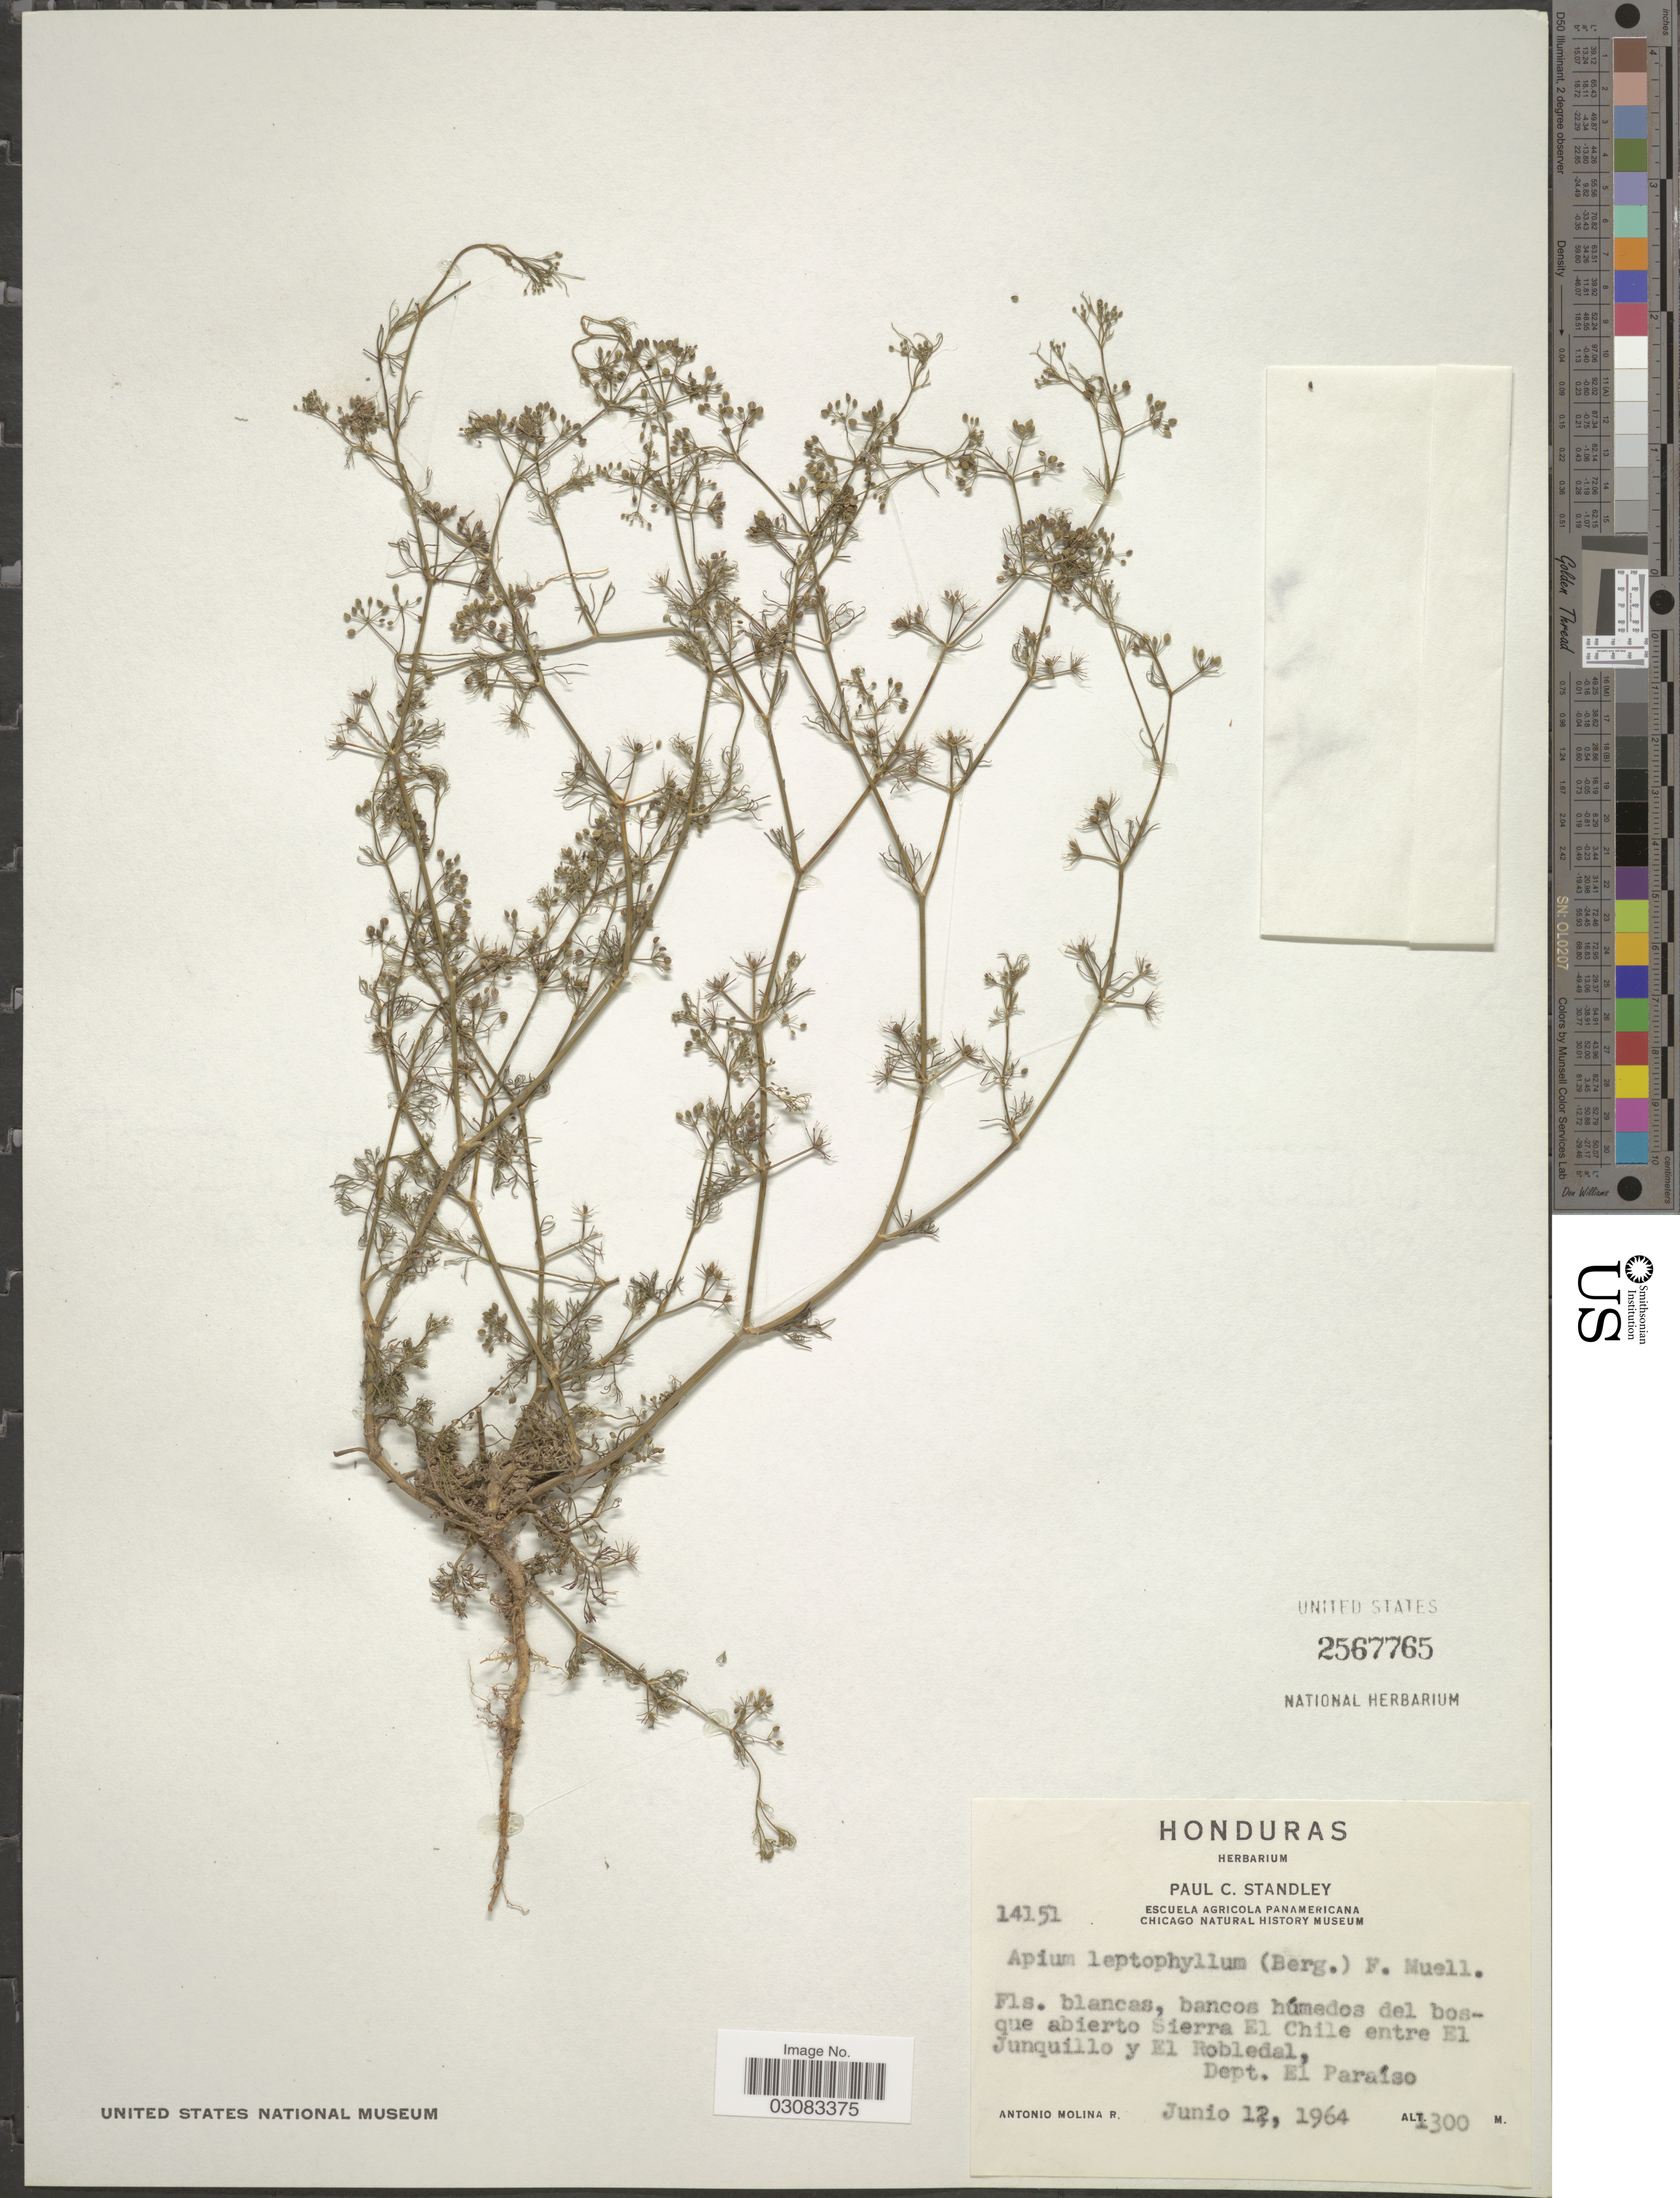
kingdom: Plantae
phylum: Tracheophyta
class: Magnoliopsida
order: Apiales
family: Apiaceae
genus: Cyclospermum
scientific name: Cyclospermum leptophyllum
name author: (Pers.) Sprague ex Britton & P. Wilson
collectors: A. Molina R.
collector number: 14151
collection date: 1964-06-12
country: Honduras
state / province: El Paraíso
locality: Bosque abierto Sierra El Chile entre El Junquillo y El Robledal, Dept. El Paraíso.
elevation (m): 1300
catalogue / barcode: US 2567765